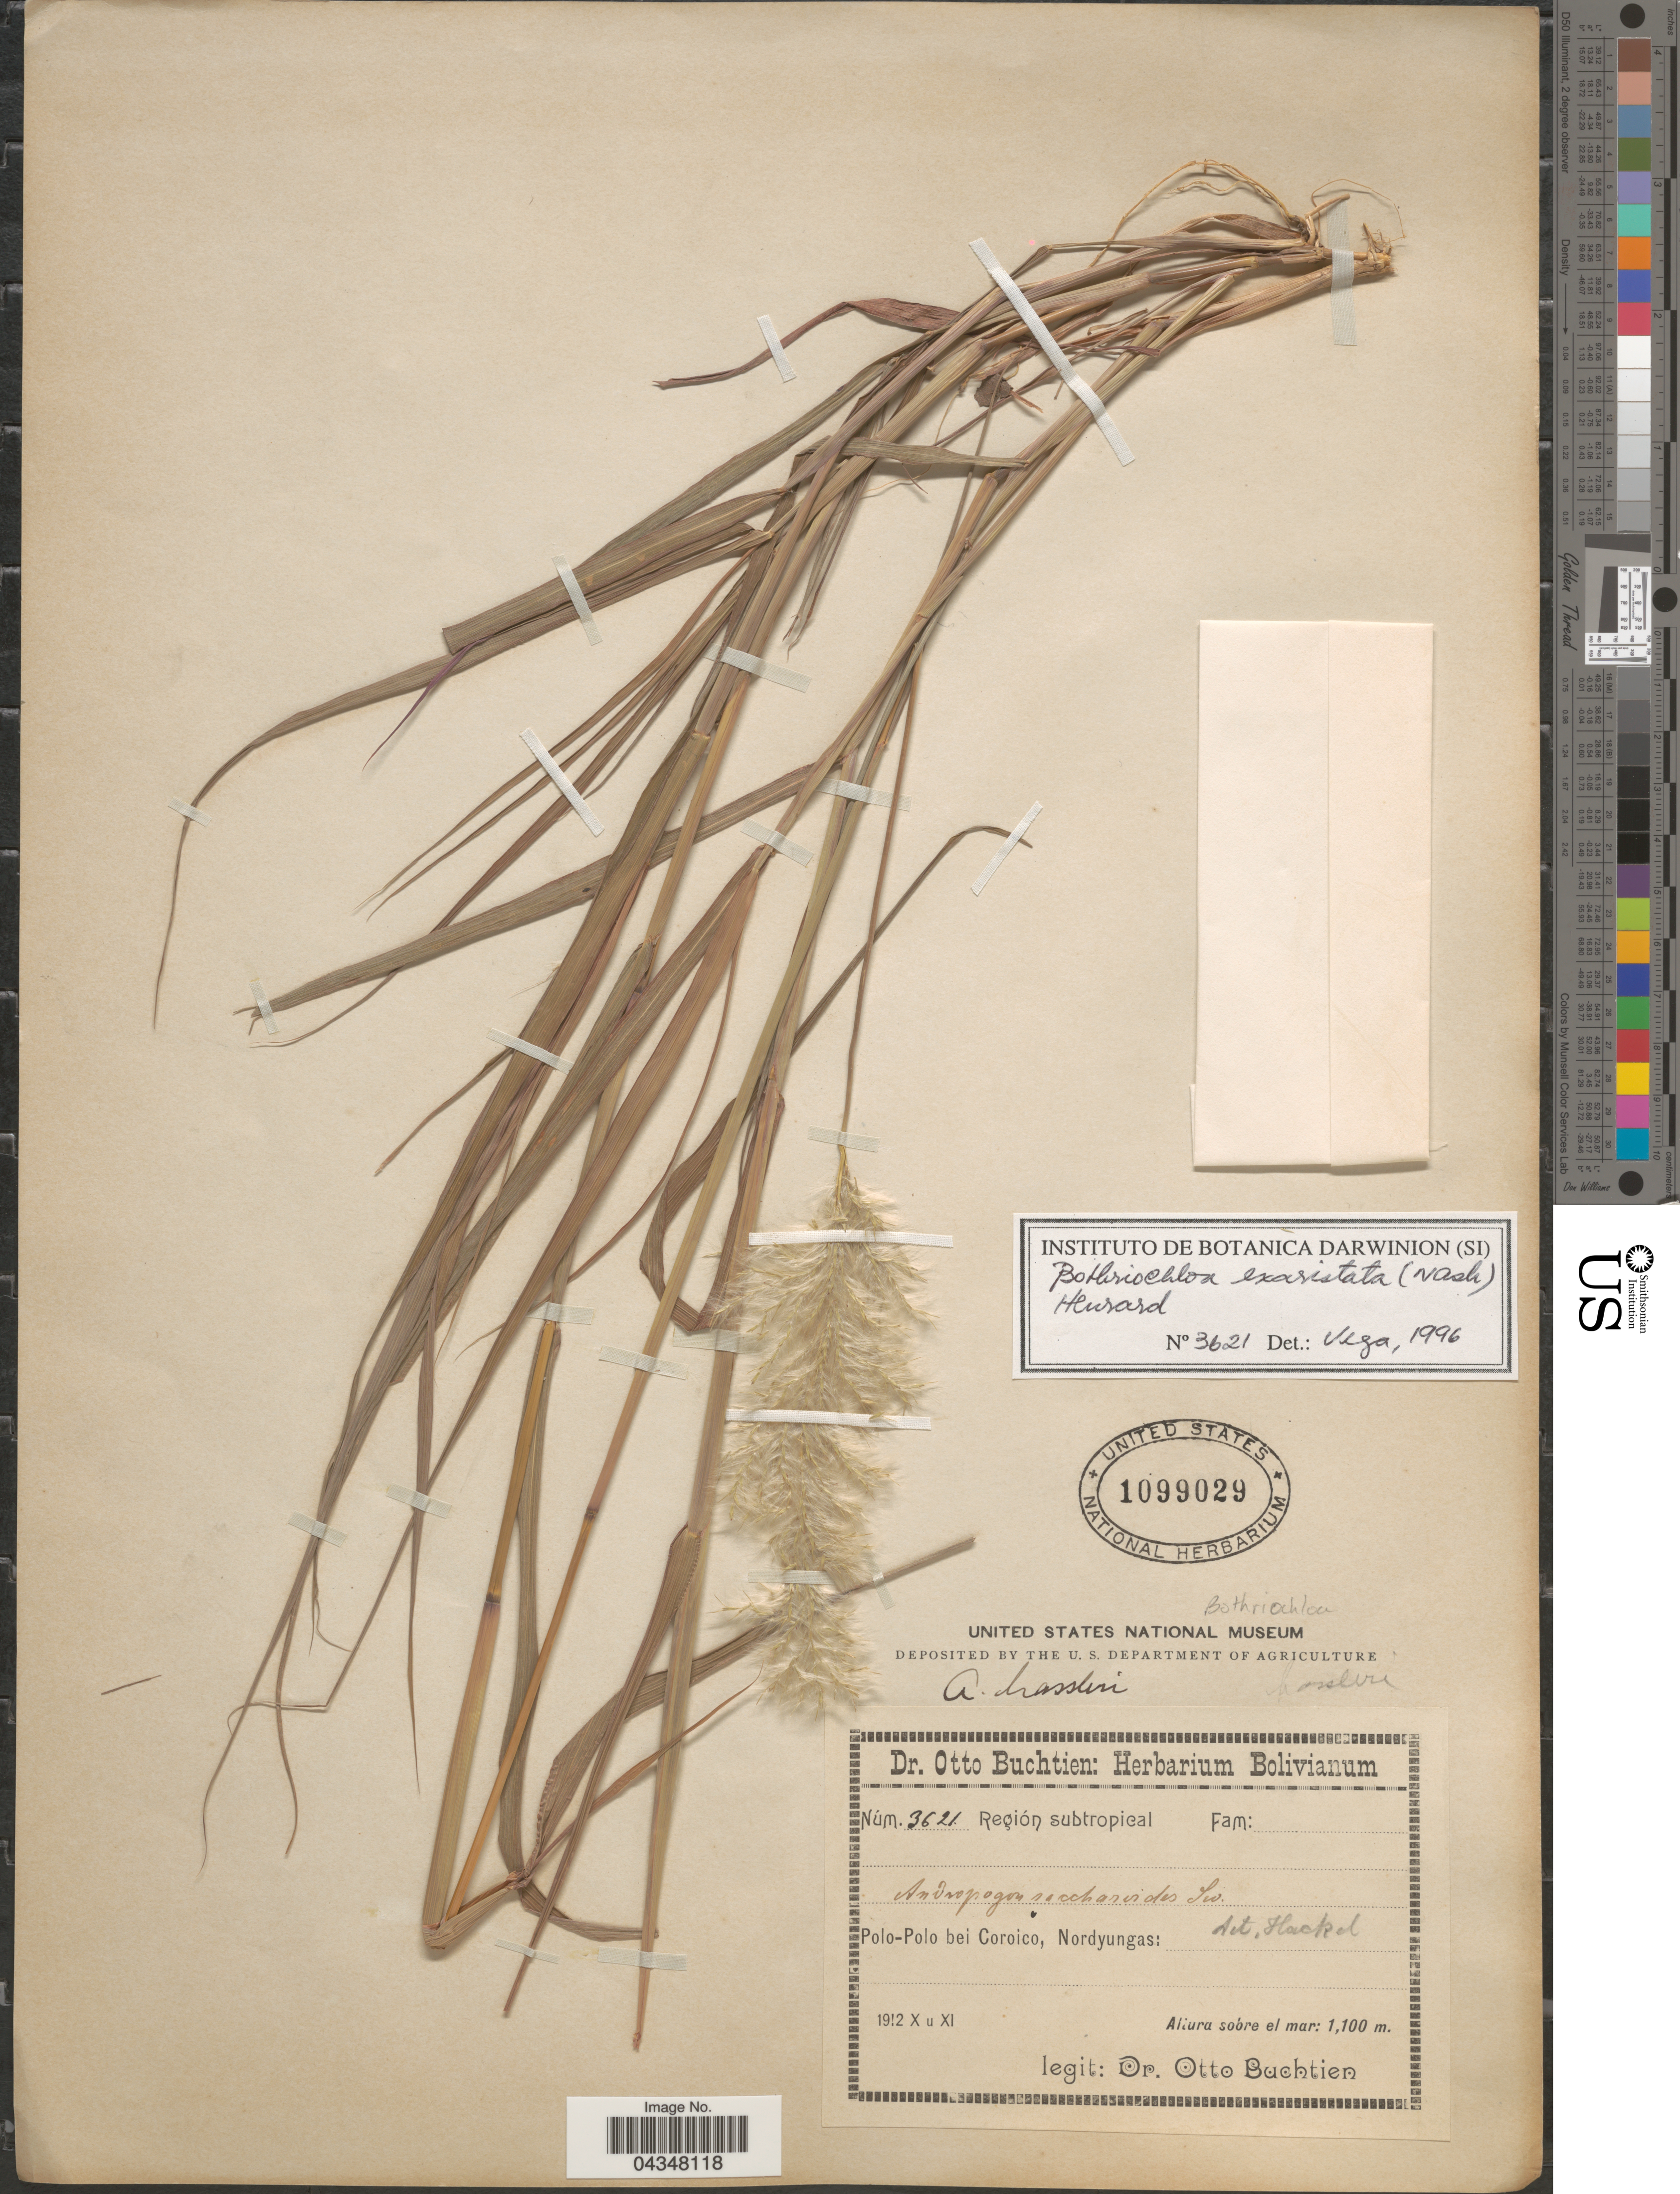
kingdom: Plantae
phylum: Tracheophyta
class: Liliopsida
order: Poales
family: Poaceae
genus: Bothriochloa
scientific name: Bothriochloa exaristata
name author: (Nash) Henr.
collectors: O. Buchtien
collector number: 3621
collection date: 1912-10/1912-11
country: Bolivia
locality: Región subtropical. Polo-Polo bei Coroico, Nordyungas.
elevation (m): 1100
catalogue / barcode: US 1099029